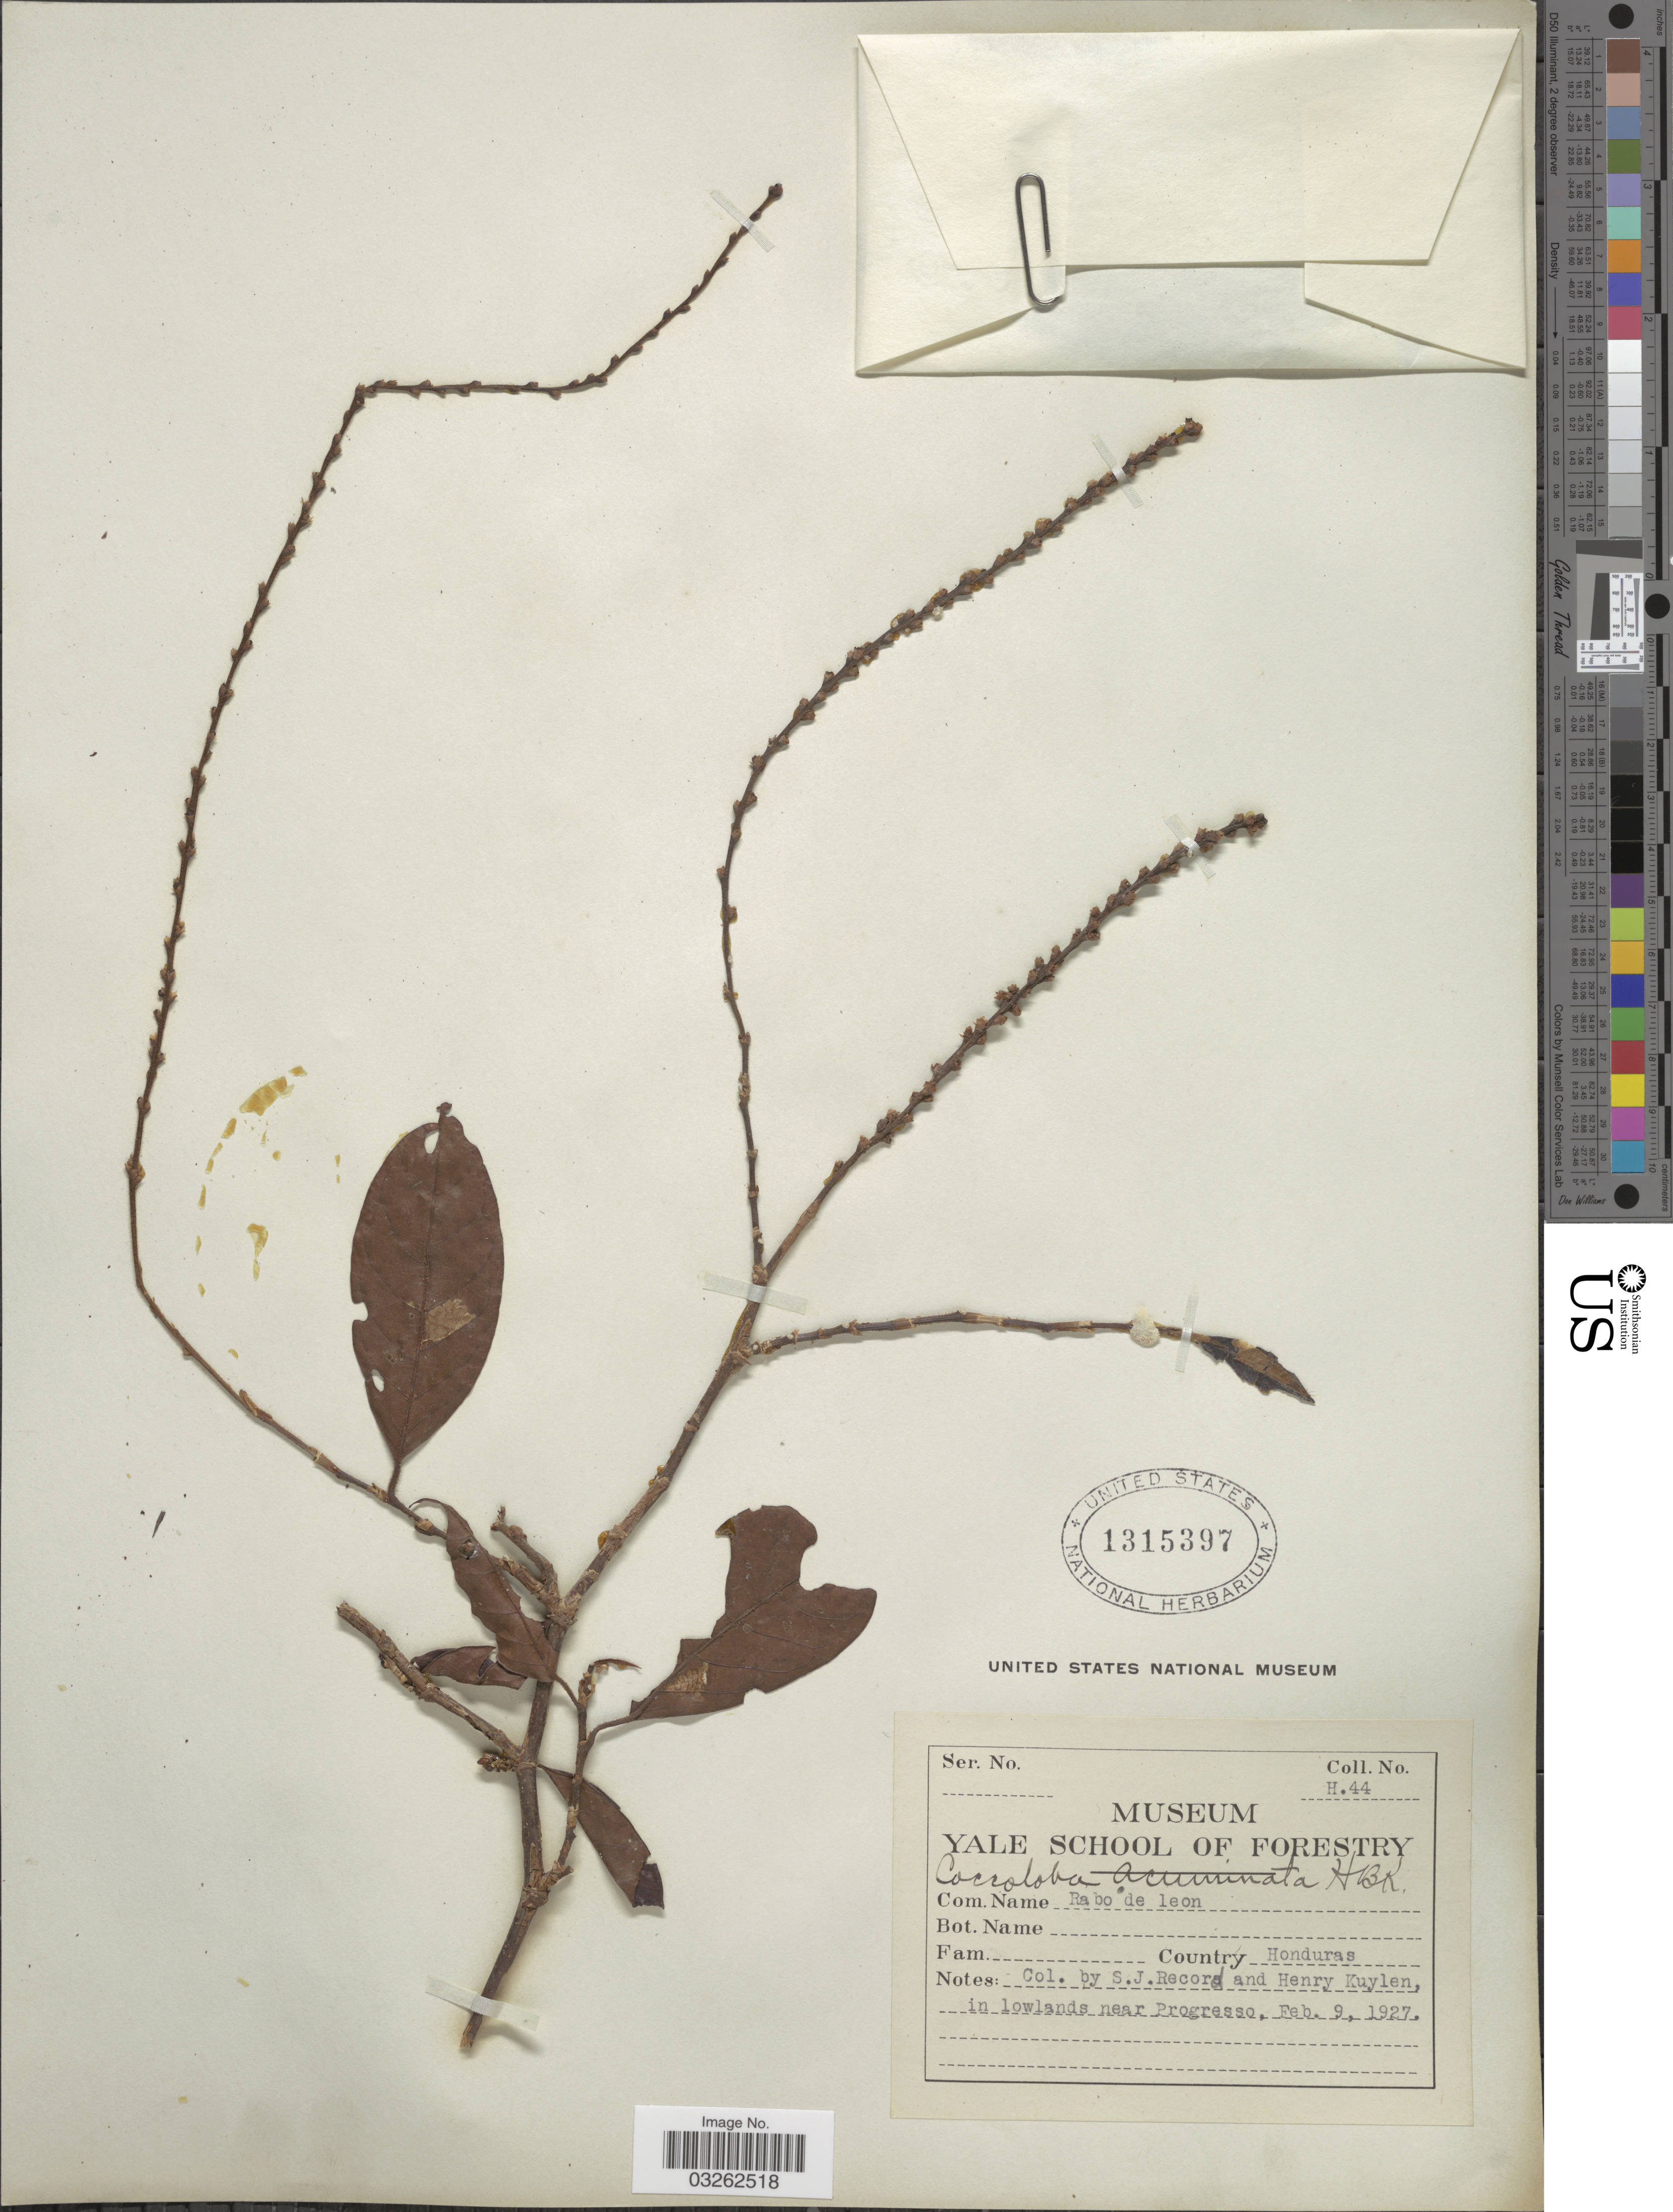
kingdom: Plantae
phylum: Tracheophyta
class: Magnoliopsida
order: Caryophyllales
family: Polygonaceae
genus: Coccoloba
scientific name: Coccoloba acuminata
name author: Kunth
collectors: S. J. Record & H. Kuylen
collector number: H.44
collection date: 1927-02-09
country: Honduras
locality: In lowlands near Progresso.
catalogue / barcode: US 1315397